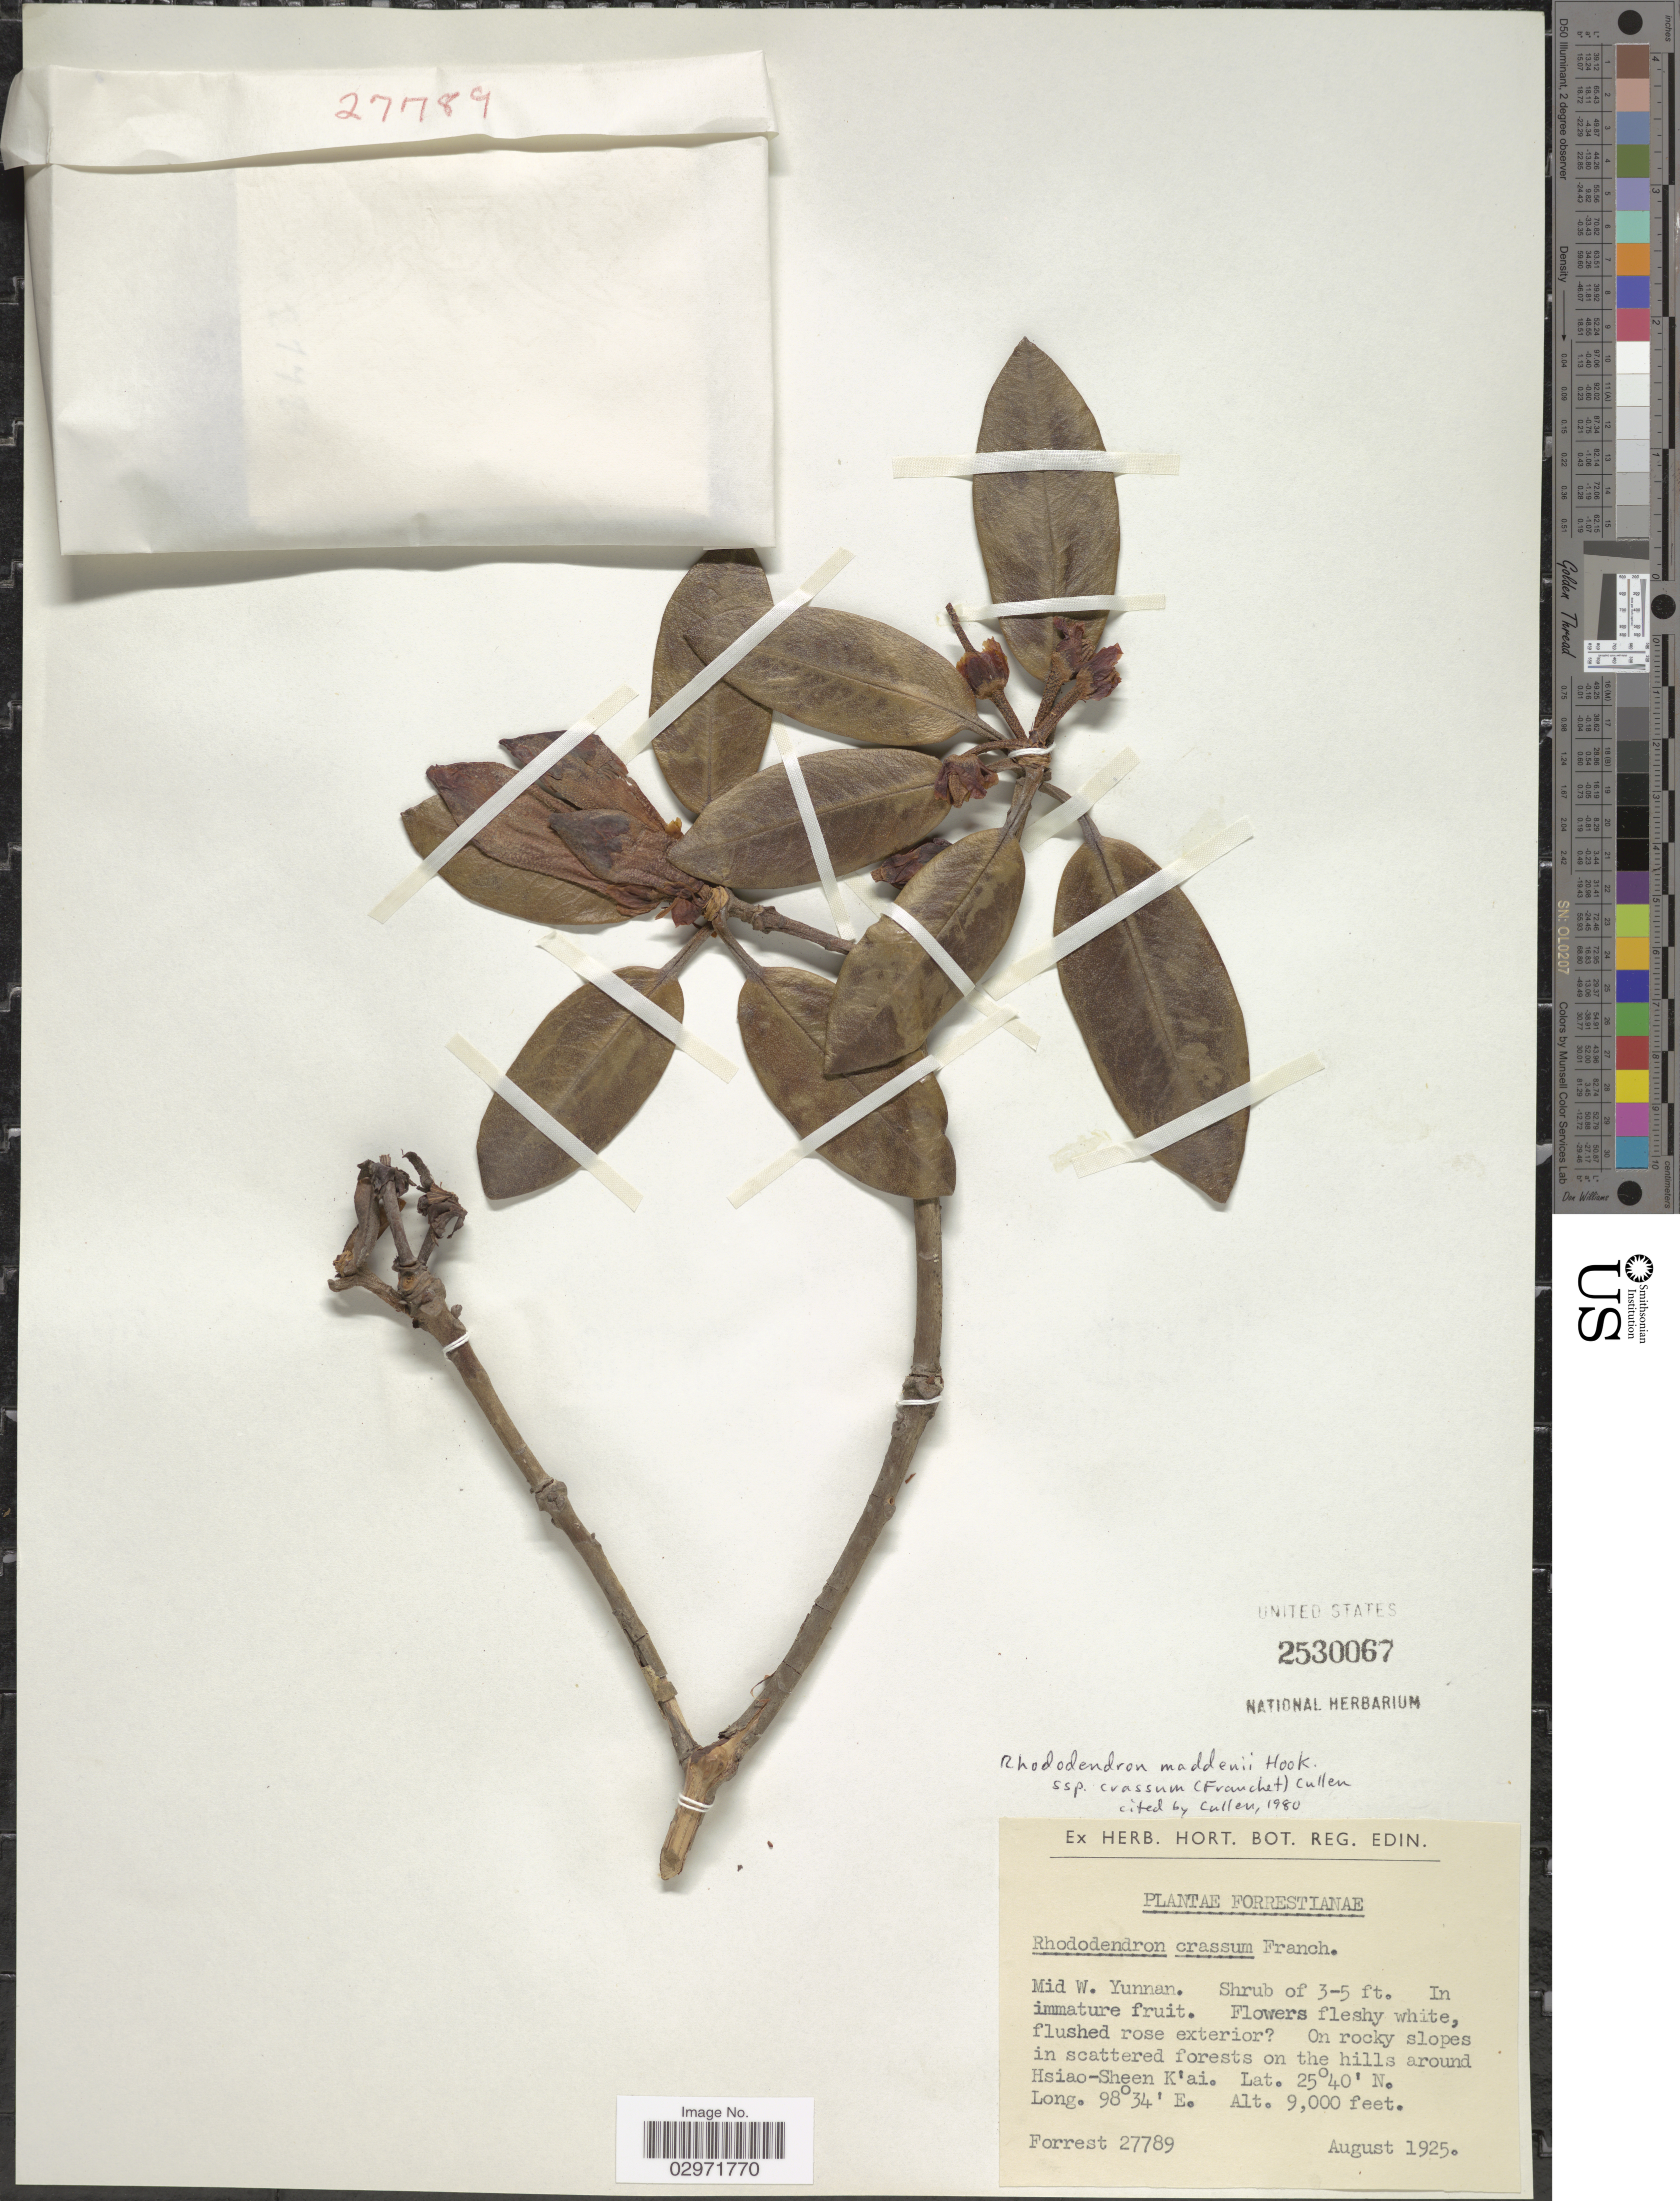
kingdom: Plantae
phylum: Tracheophyta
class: Magnoliopsida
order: Ericales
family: Ericaceae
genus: Rhododendron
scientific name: Rhododendron maddenii subsp. crassum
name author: (Franch.) Cullen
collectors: -. Forrest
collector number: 27789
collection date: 1925-08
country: China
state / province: Yunnan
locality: Mid W. Yunnan. On the hills around Hsiao-Sheen K'ai.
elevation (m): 2743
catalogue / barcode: US 2530067